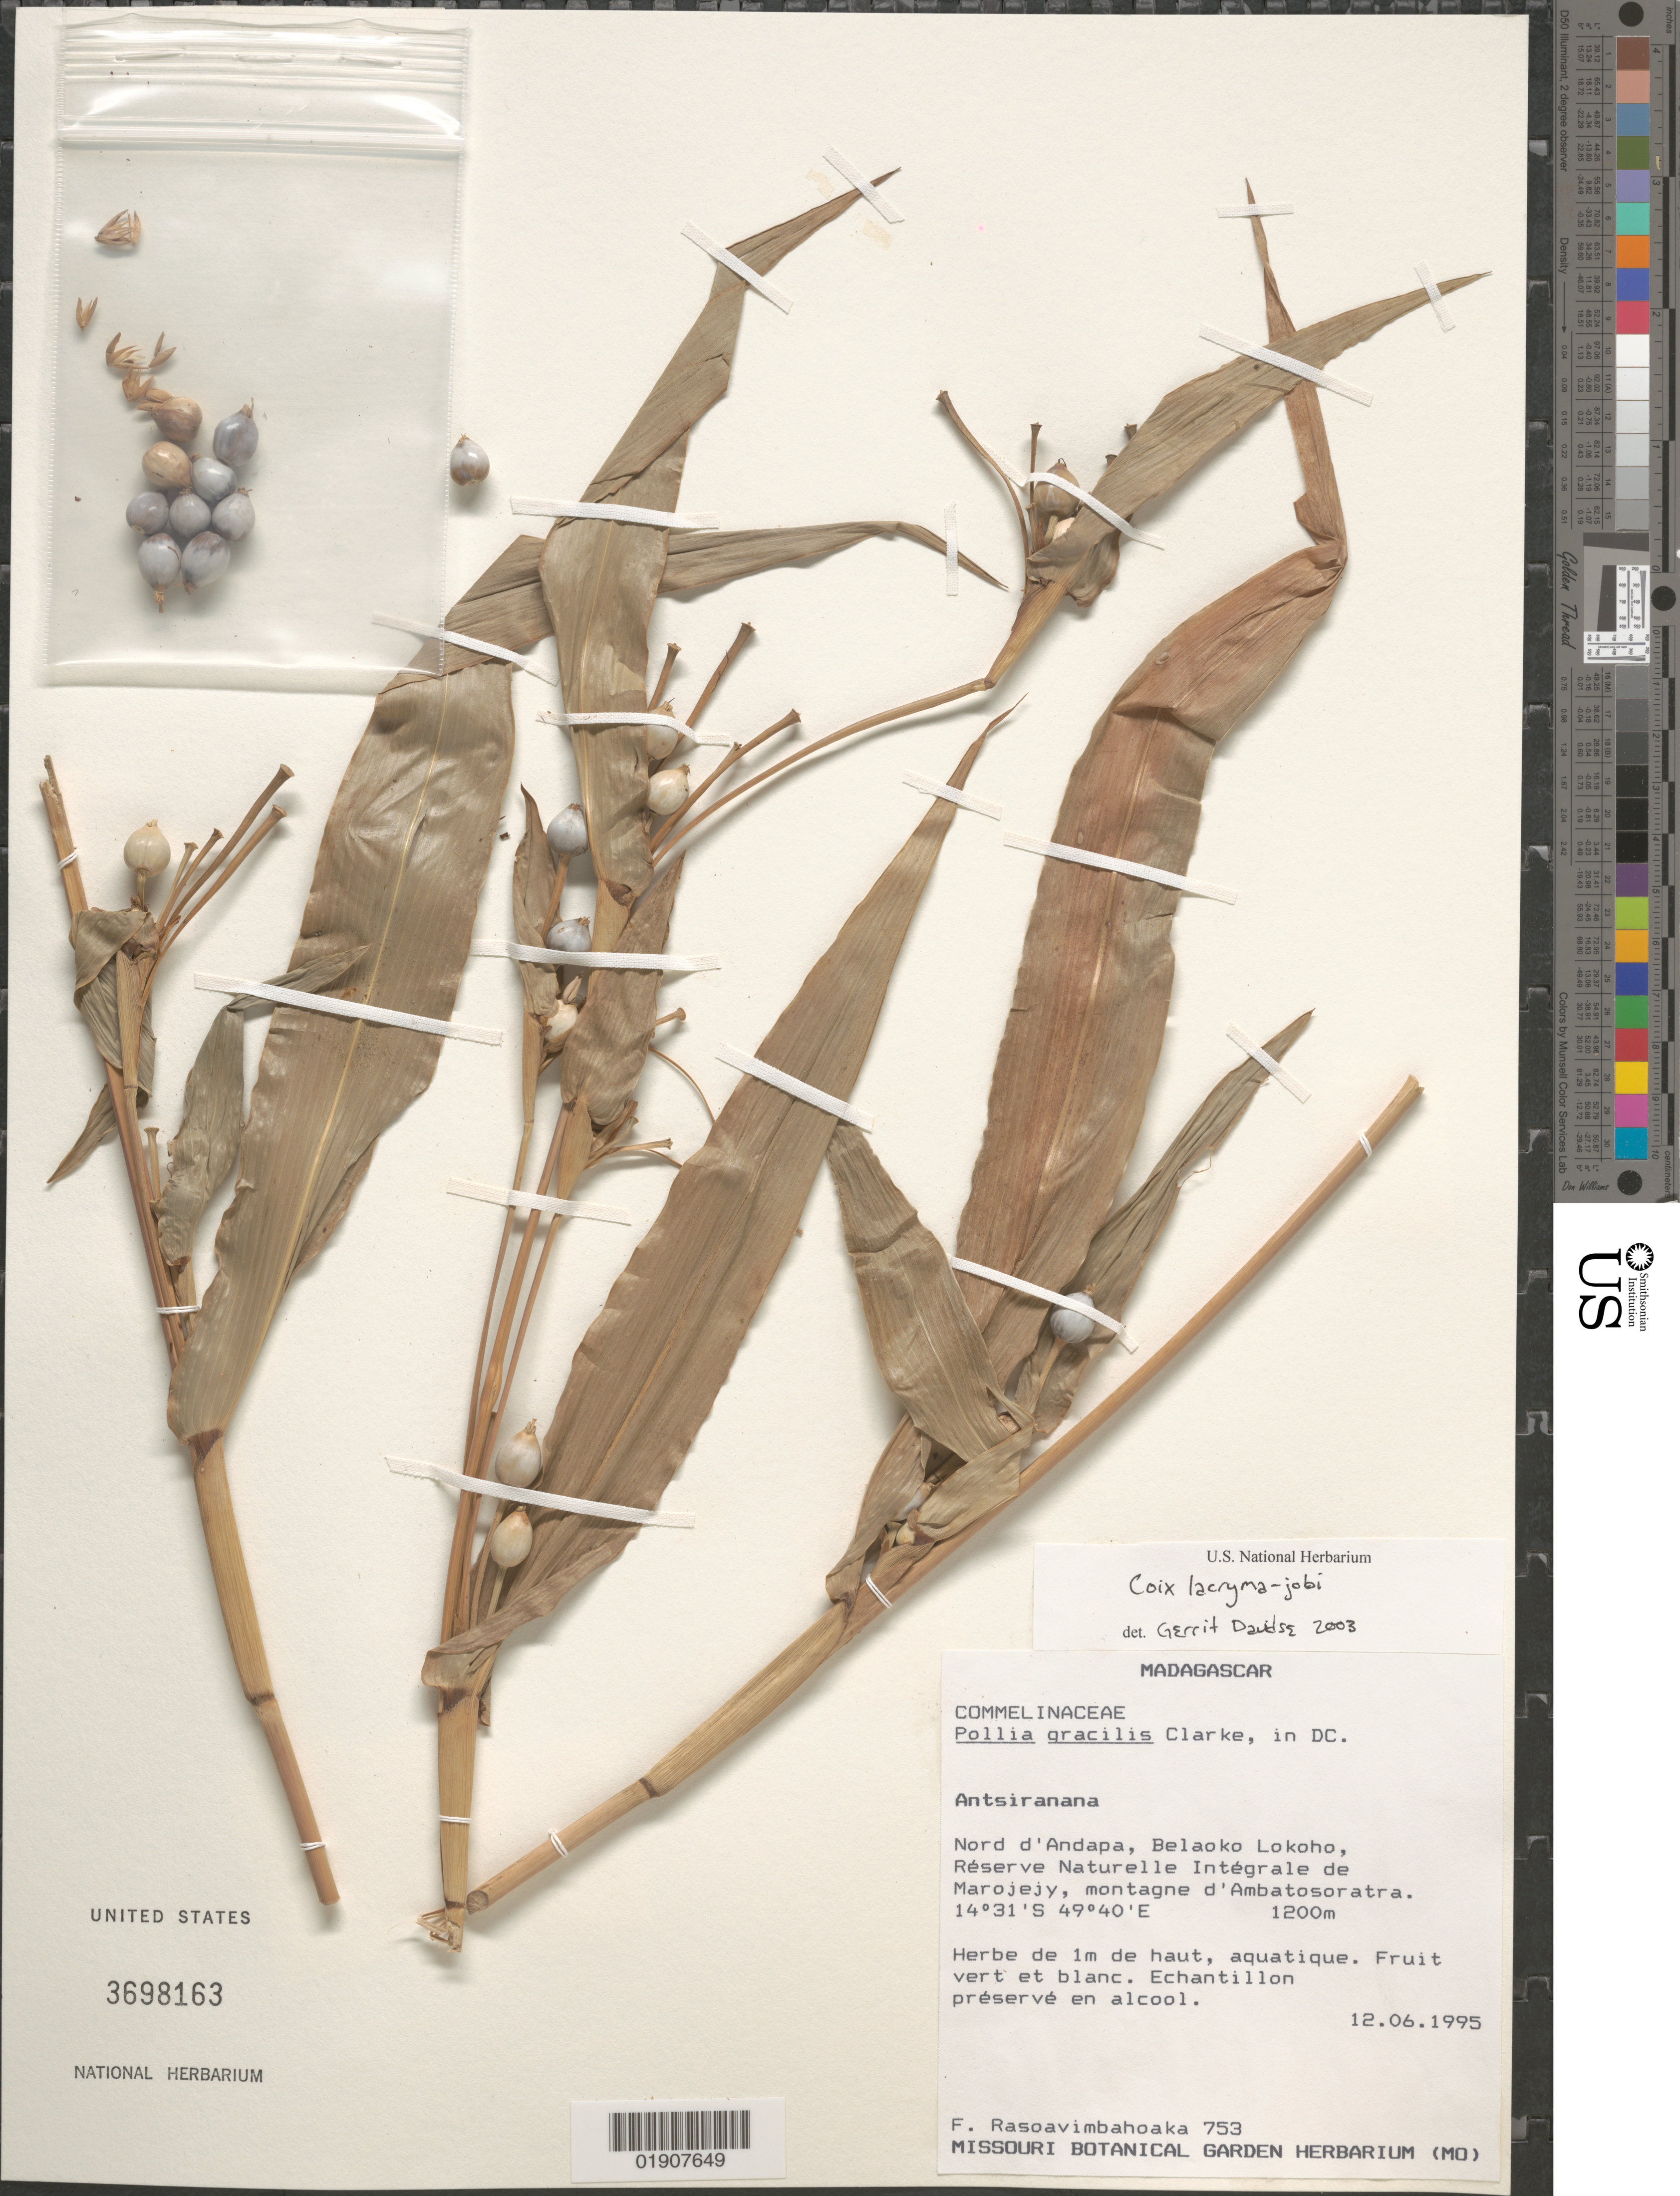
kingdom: Plantae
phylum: Tracheophyta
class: Liliopsida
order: Poales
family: Poaceae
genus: Coix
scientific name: Coix lacryma-jobi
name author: L.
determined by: Davidse, Gerrit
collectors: F. Rasoavimbahoaka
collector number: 753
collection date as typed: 12.06.1995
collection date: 1995-06-12 or 1995-12-06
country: Madagascar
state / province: Sava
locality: Nord d'Andapa, Belaoko Lokoho, Reserve Naturelle Integrale de Marojejy, montagne d'Ambatosoratra.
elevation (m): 1200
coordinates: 14 31 S, 49 40 E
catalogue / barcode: US 3698163